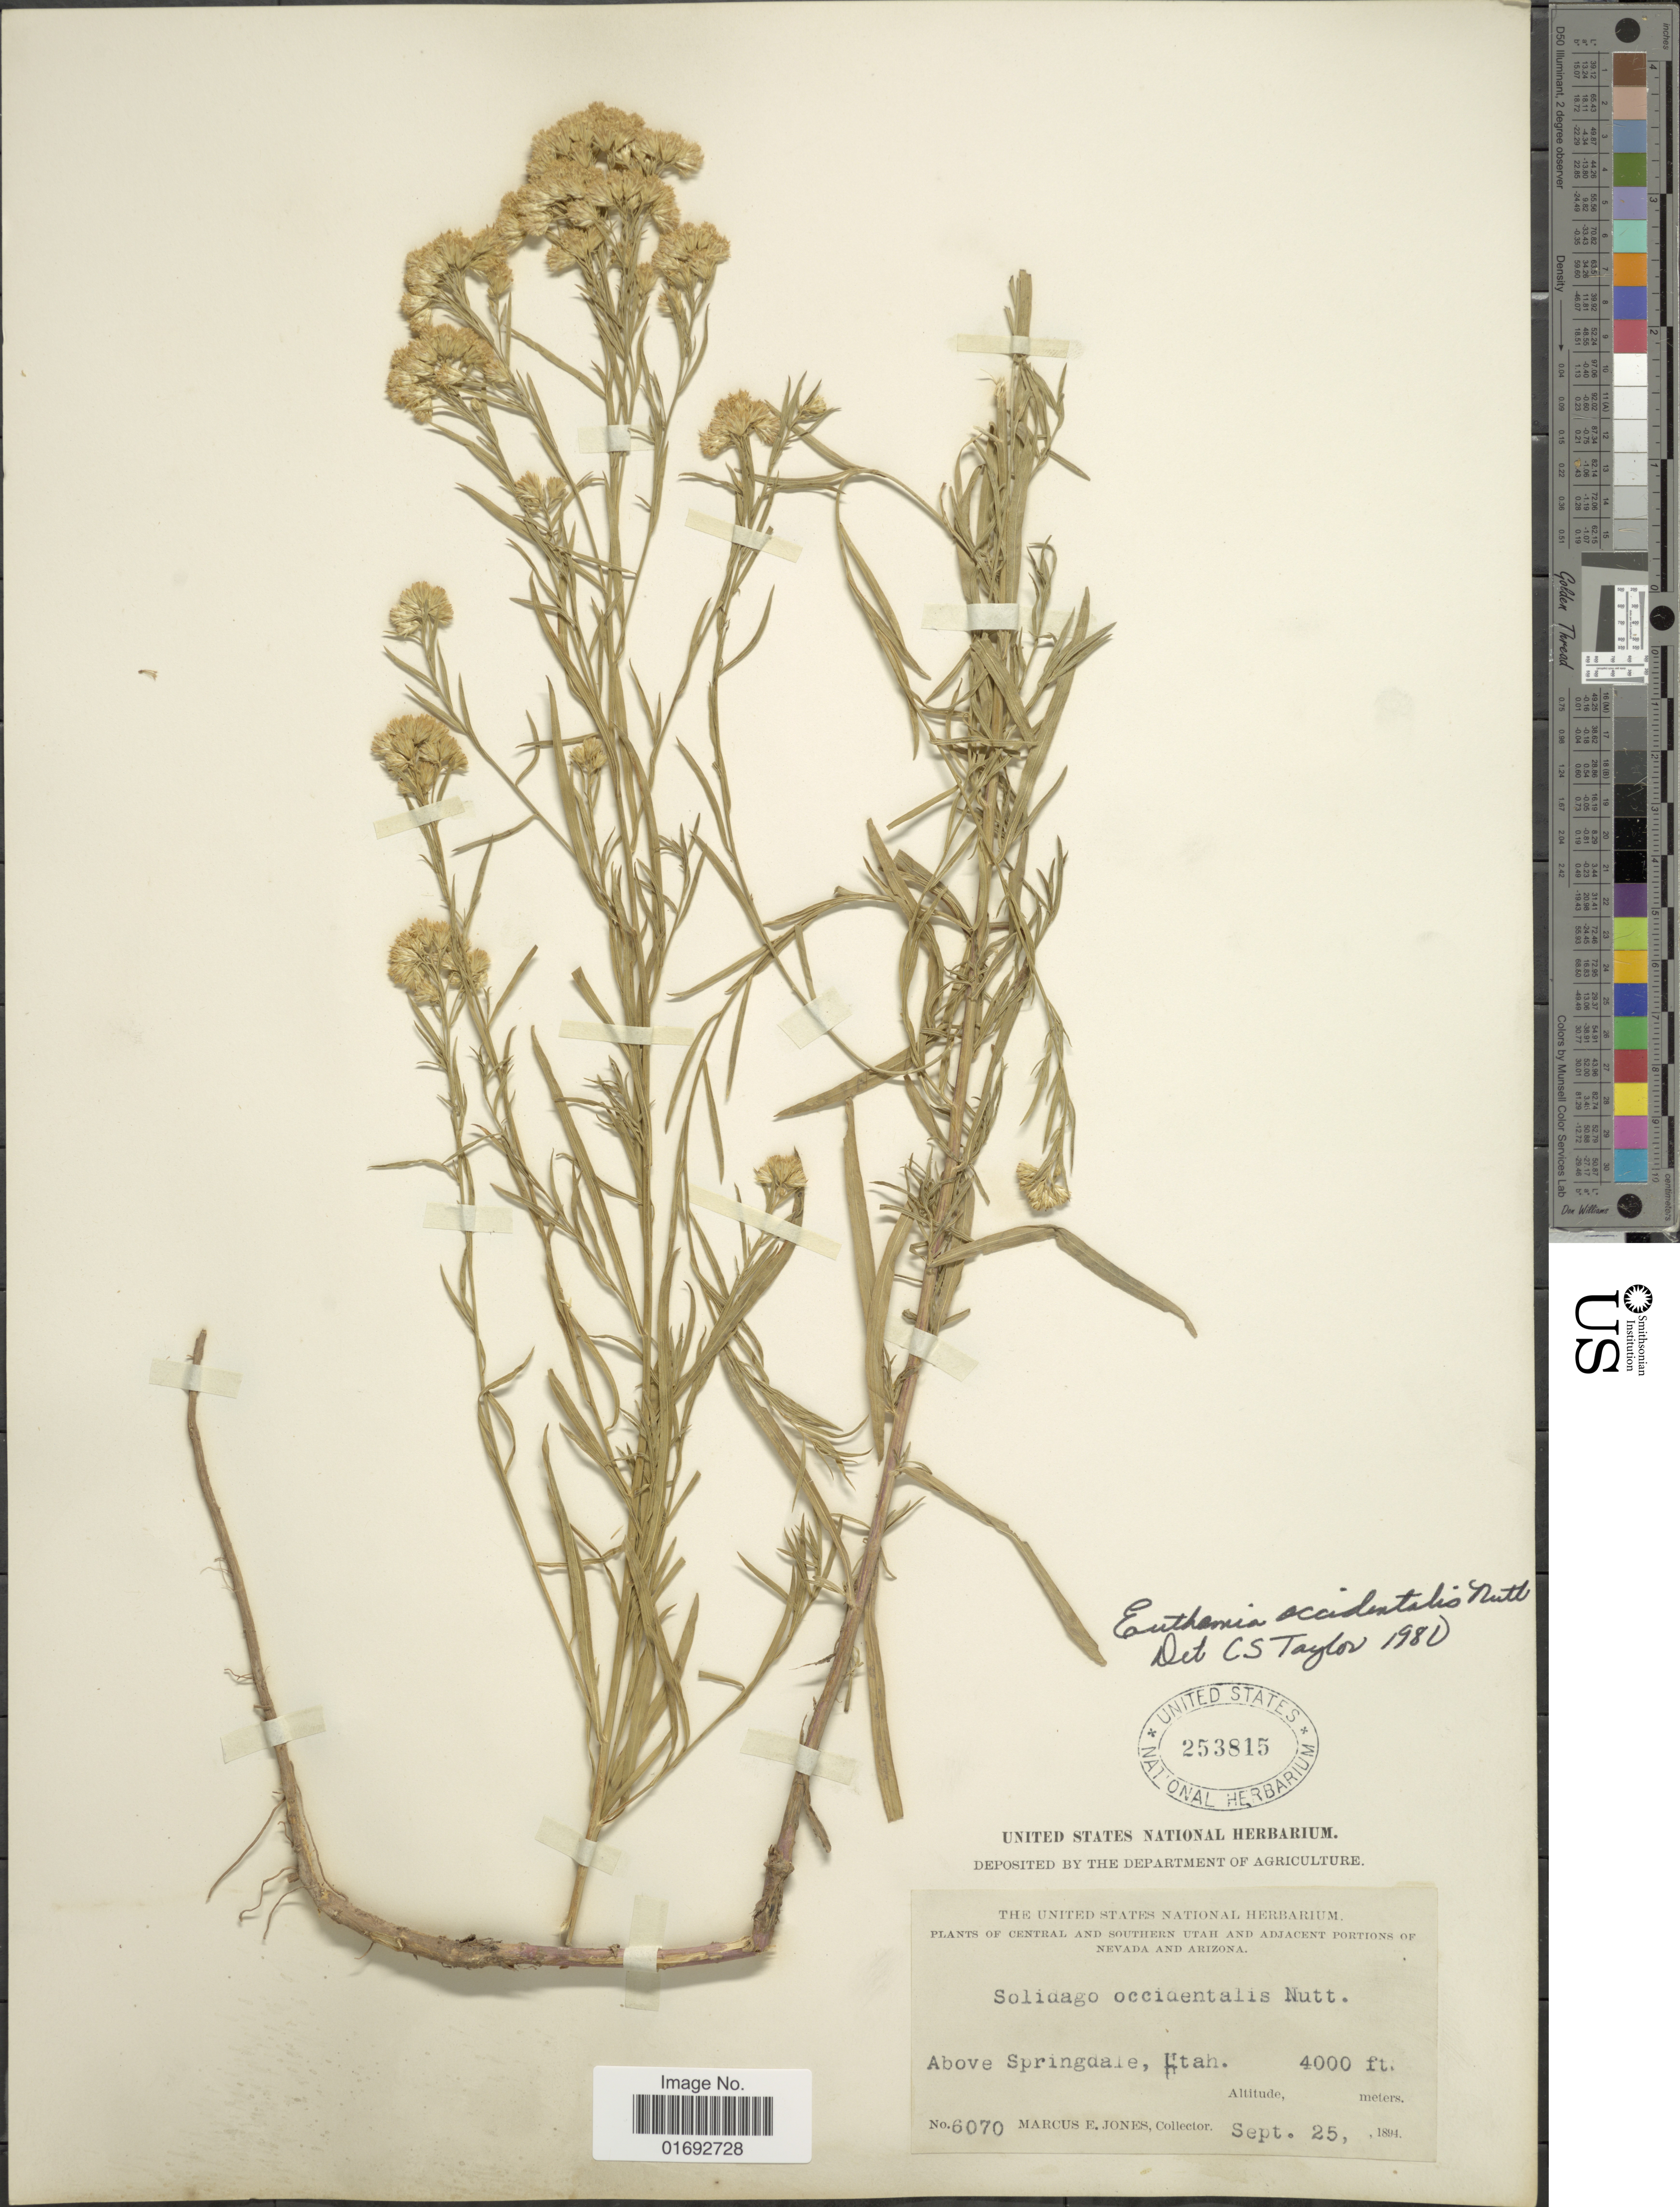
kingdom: Plantae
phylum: Tracheophyta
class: Magnoliopsida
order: Asterales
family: Asteraceae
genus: Euthamia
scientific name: Euthamia occidentalis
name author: Nutt.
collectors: M. E. Jones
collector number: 6070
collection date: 1894-09-25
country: United States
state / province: Utah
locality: Above Springdale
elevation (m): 1219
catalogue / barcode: US 253815